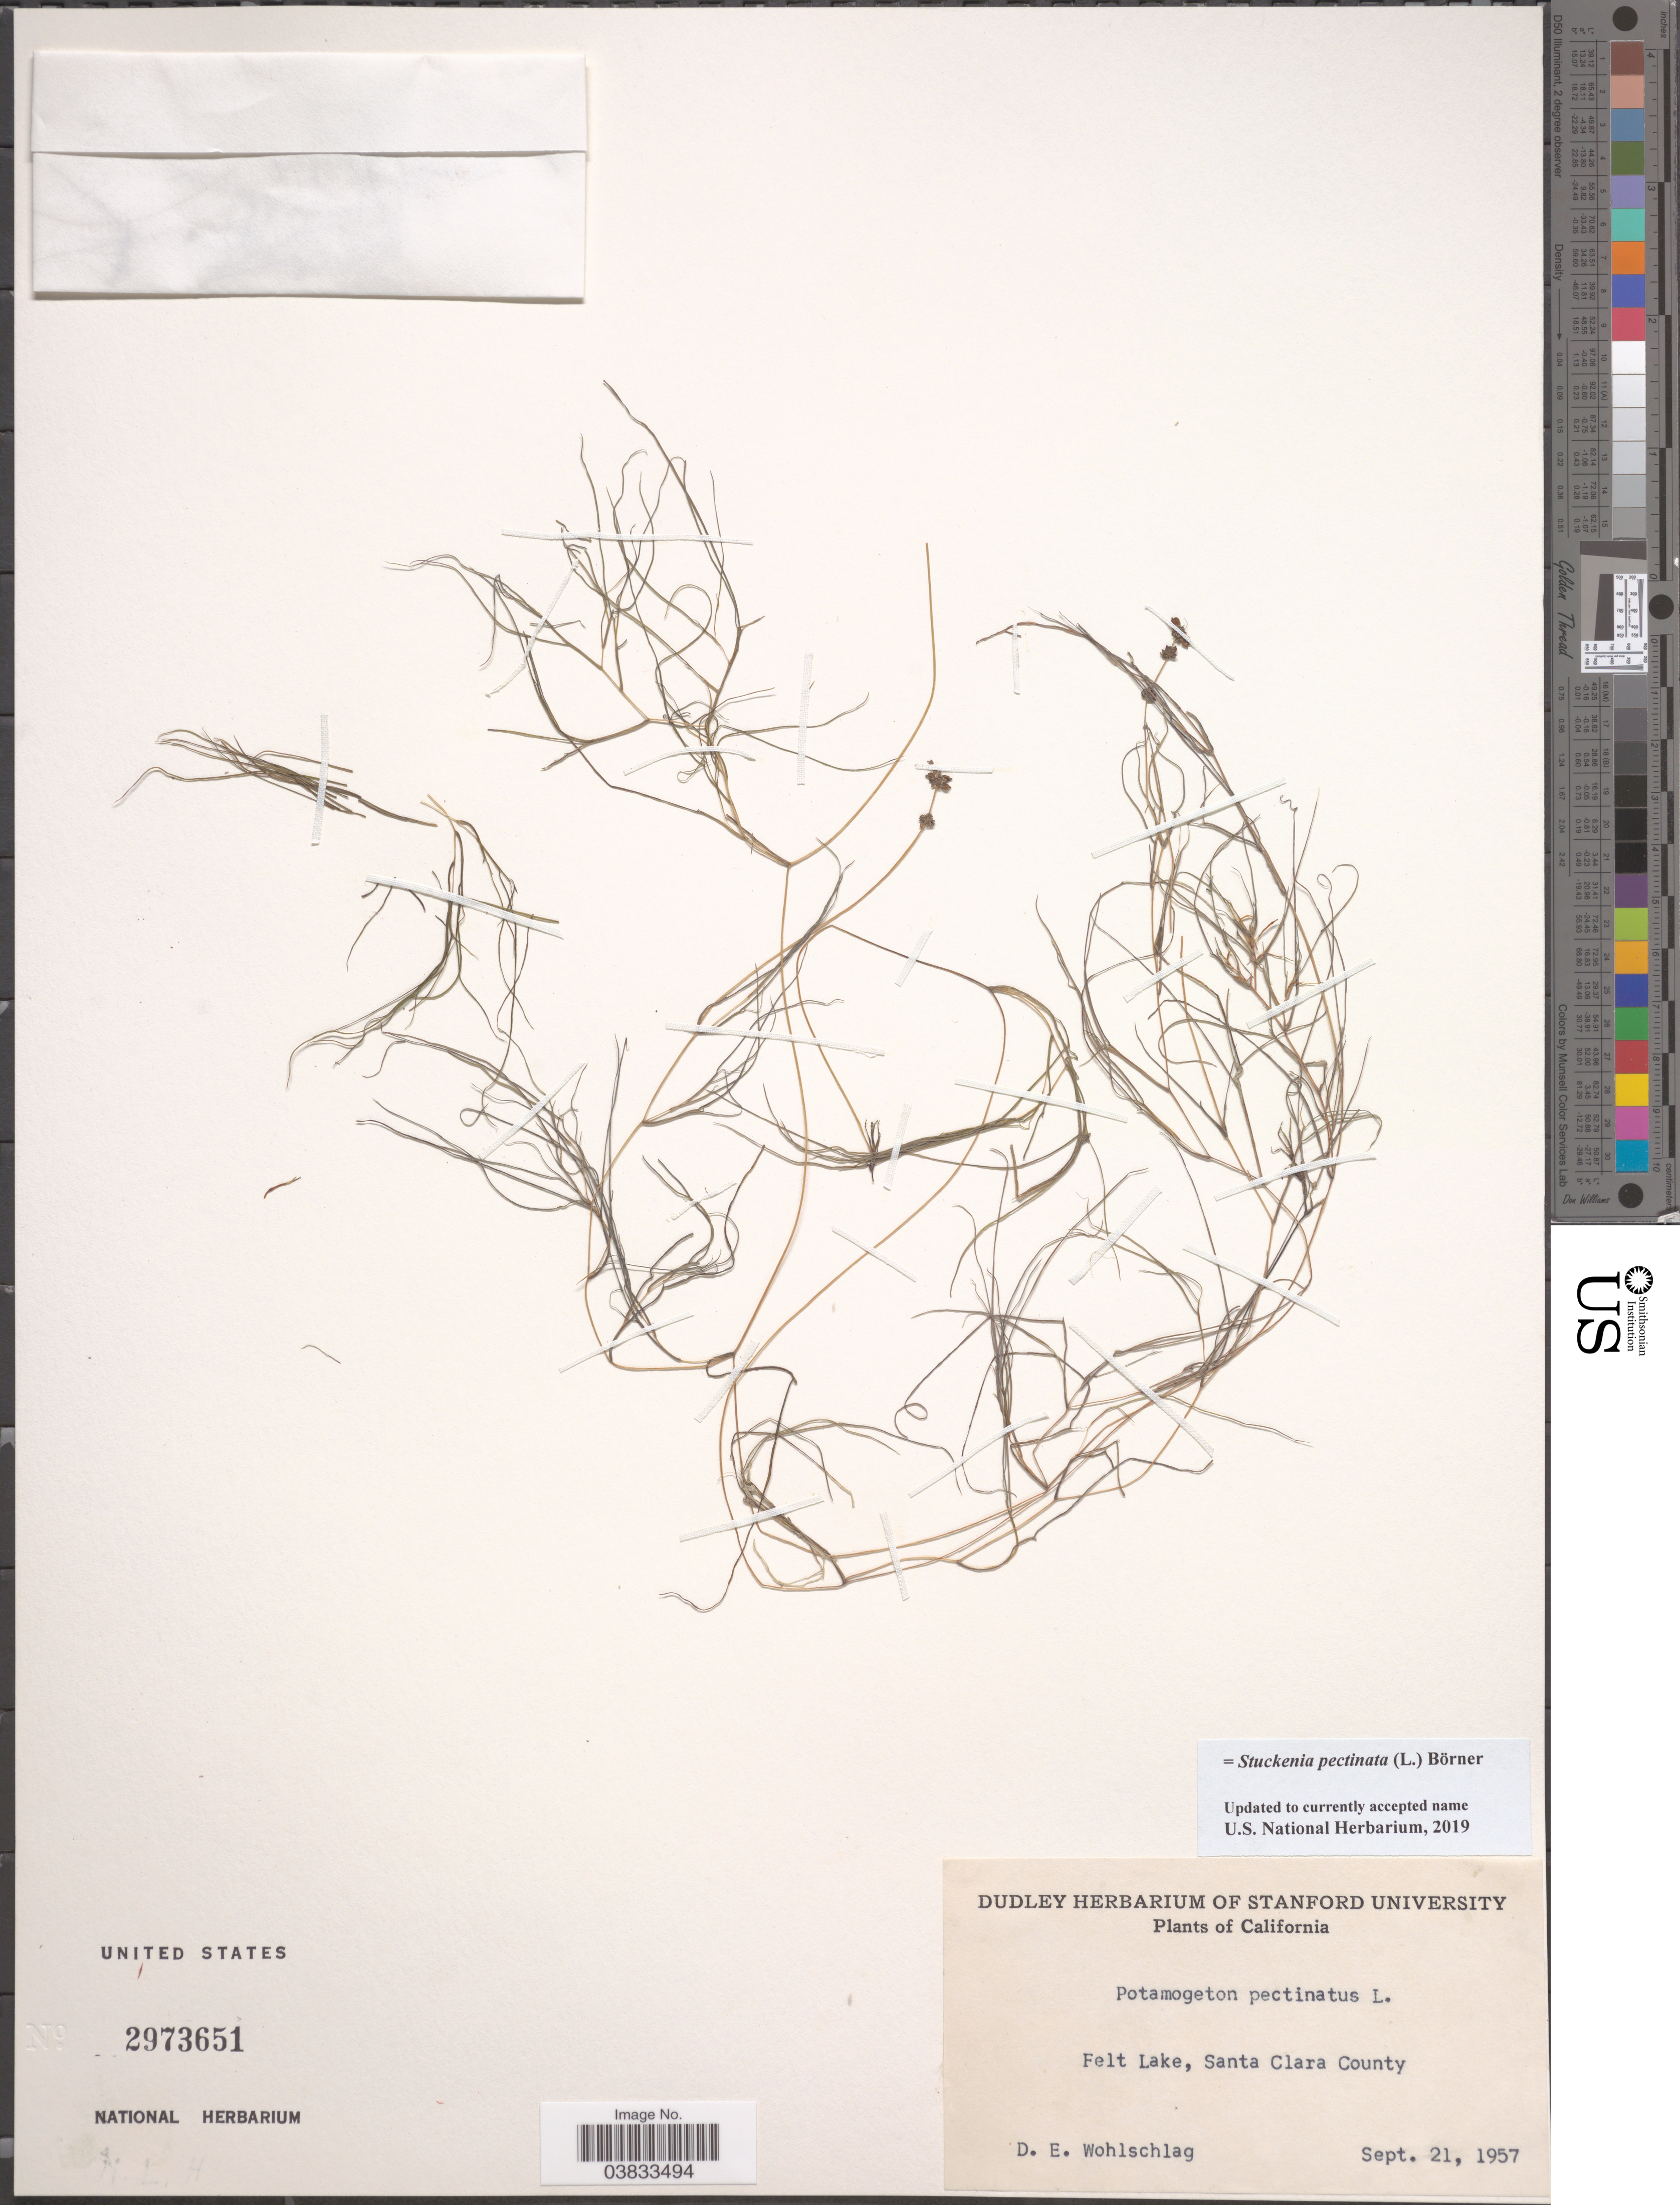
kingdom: Plantae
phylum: Tracheophyta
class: Liliopsida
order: Alismatales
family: Potamogetonaceae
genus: Stuckenia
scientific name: Stuckenia pectinata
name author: (L.) Börner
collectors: D. Wohlschlag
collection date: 1957-09-21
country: United States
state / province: California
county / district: Santa Clara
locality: Felt Lake, Santa Clara County.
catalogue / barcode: US 2973651